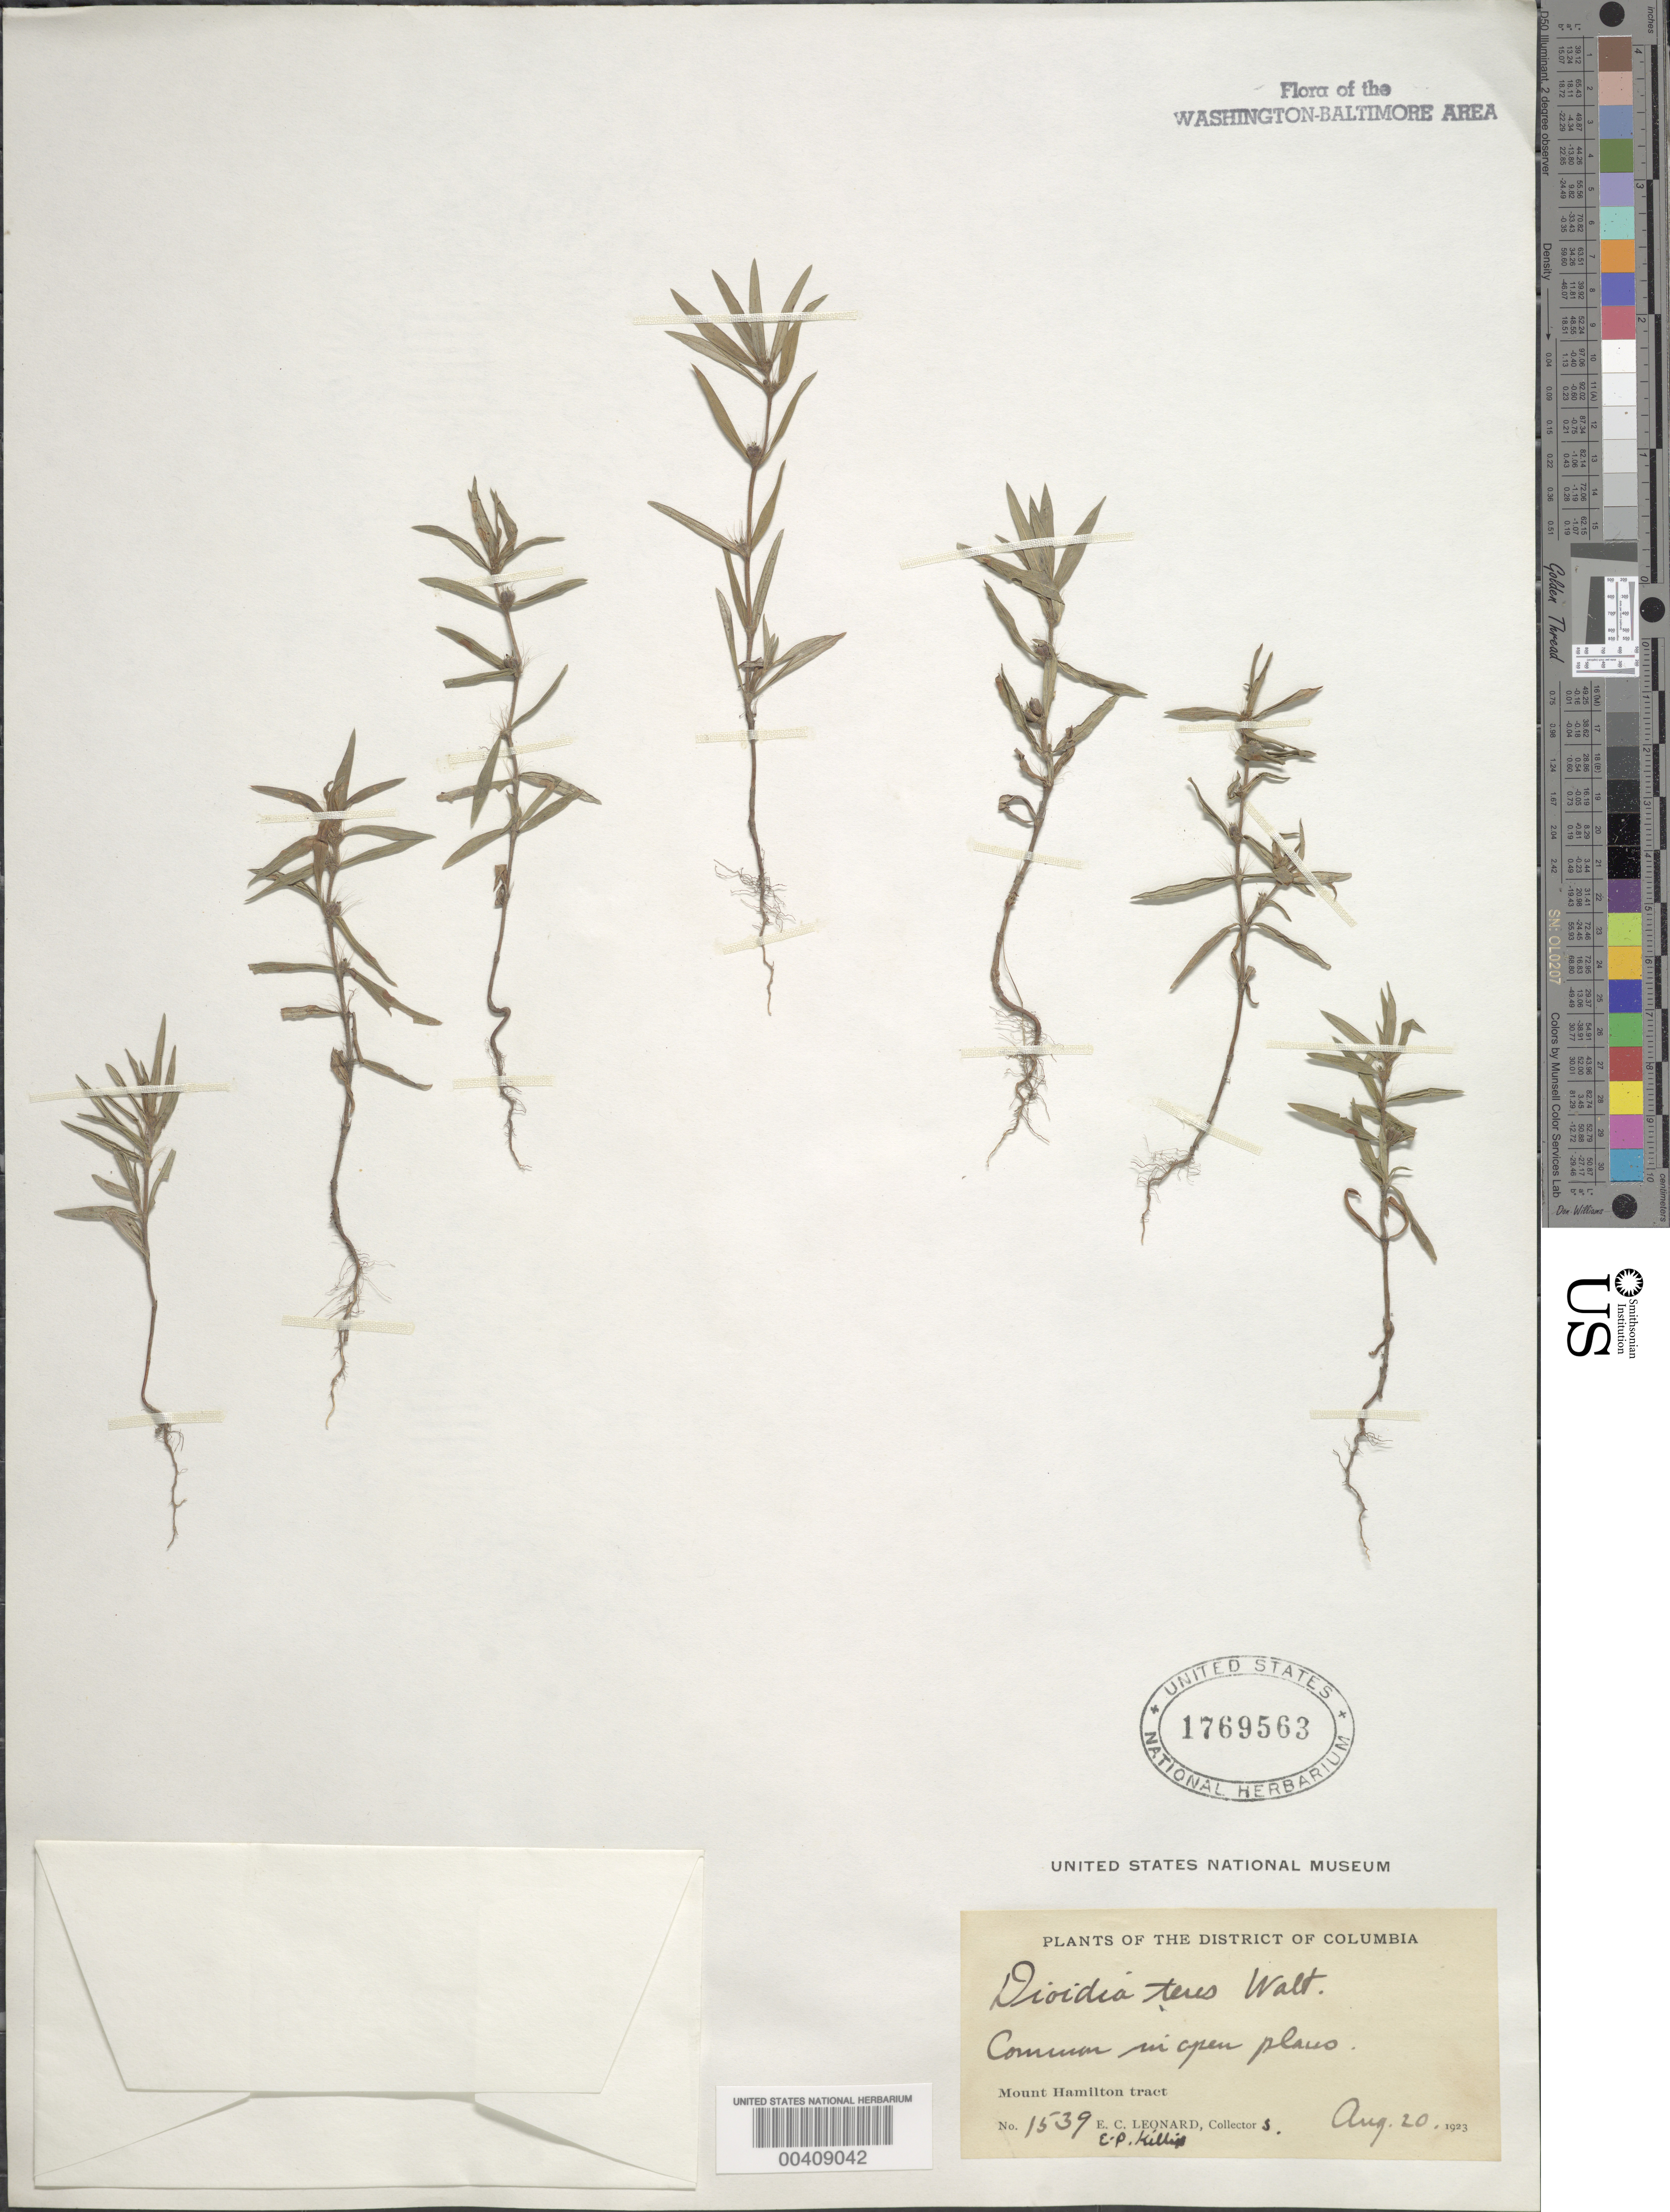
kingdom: Plantae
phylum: Tracheophyta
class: Magnoliopsida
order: Gentianales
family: Rubiaceae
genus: Diodia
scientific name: Diodia teres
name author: Walter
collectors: E. C. Leonard & E. P. Killip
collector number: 1539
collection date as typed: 20 Aug 1923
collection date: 1923-08-20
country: United States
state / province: District of Columbia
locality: Mt. Hamilton Tract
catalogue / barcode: US 1769563